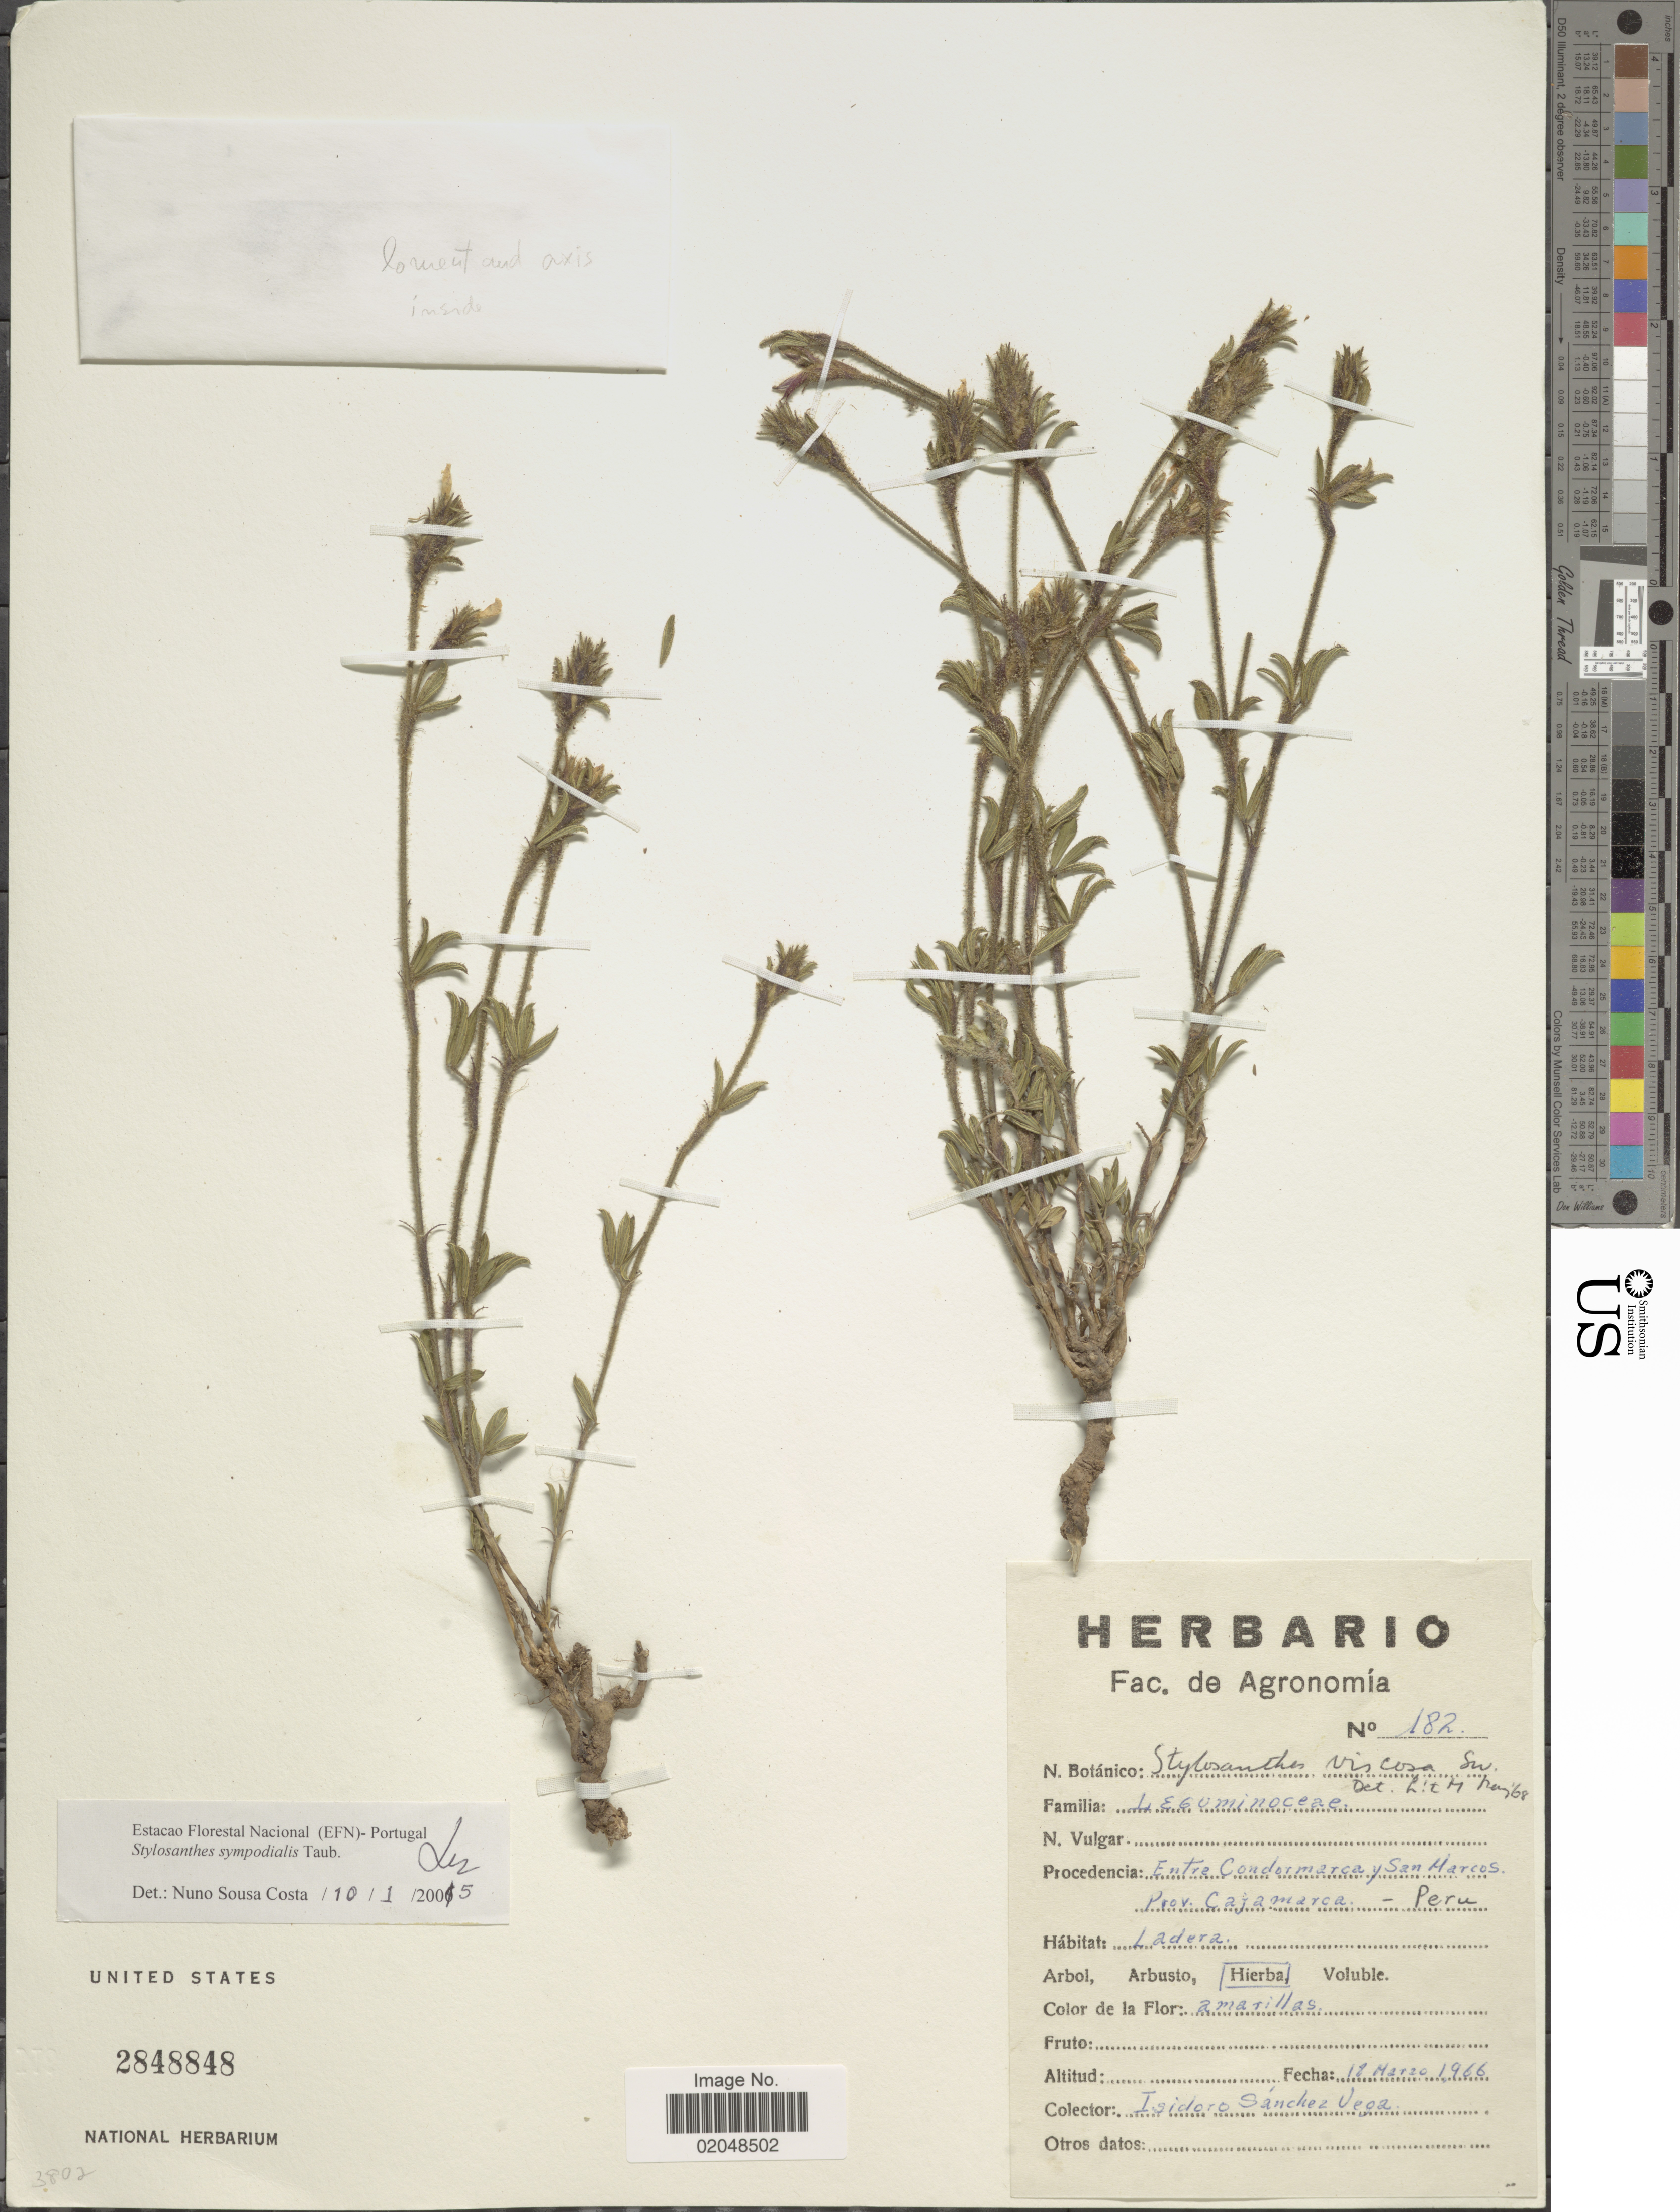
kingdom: Plantae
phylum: Tracheophyta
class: Magnoliopsida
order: Fabales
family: Fabaceae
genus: Stylosanthes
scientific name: Stylosanthes sympodialis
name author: Taub.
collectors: I. Sánchez Vega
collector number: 182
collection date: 1966-03-12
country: Peru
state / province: Cajamarca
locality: Entre Condormarca y San Harcas, Ladera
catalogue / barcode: US 2848848